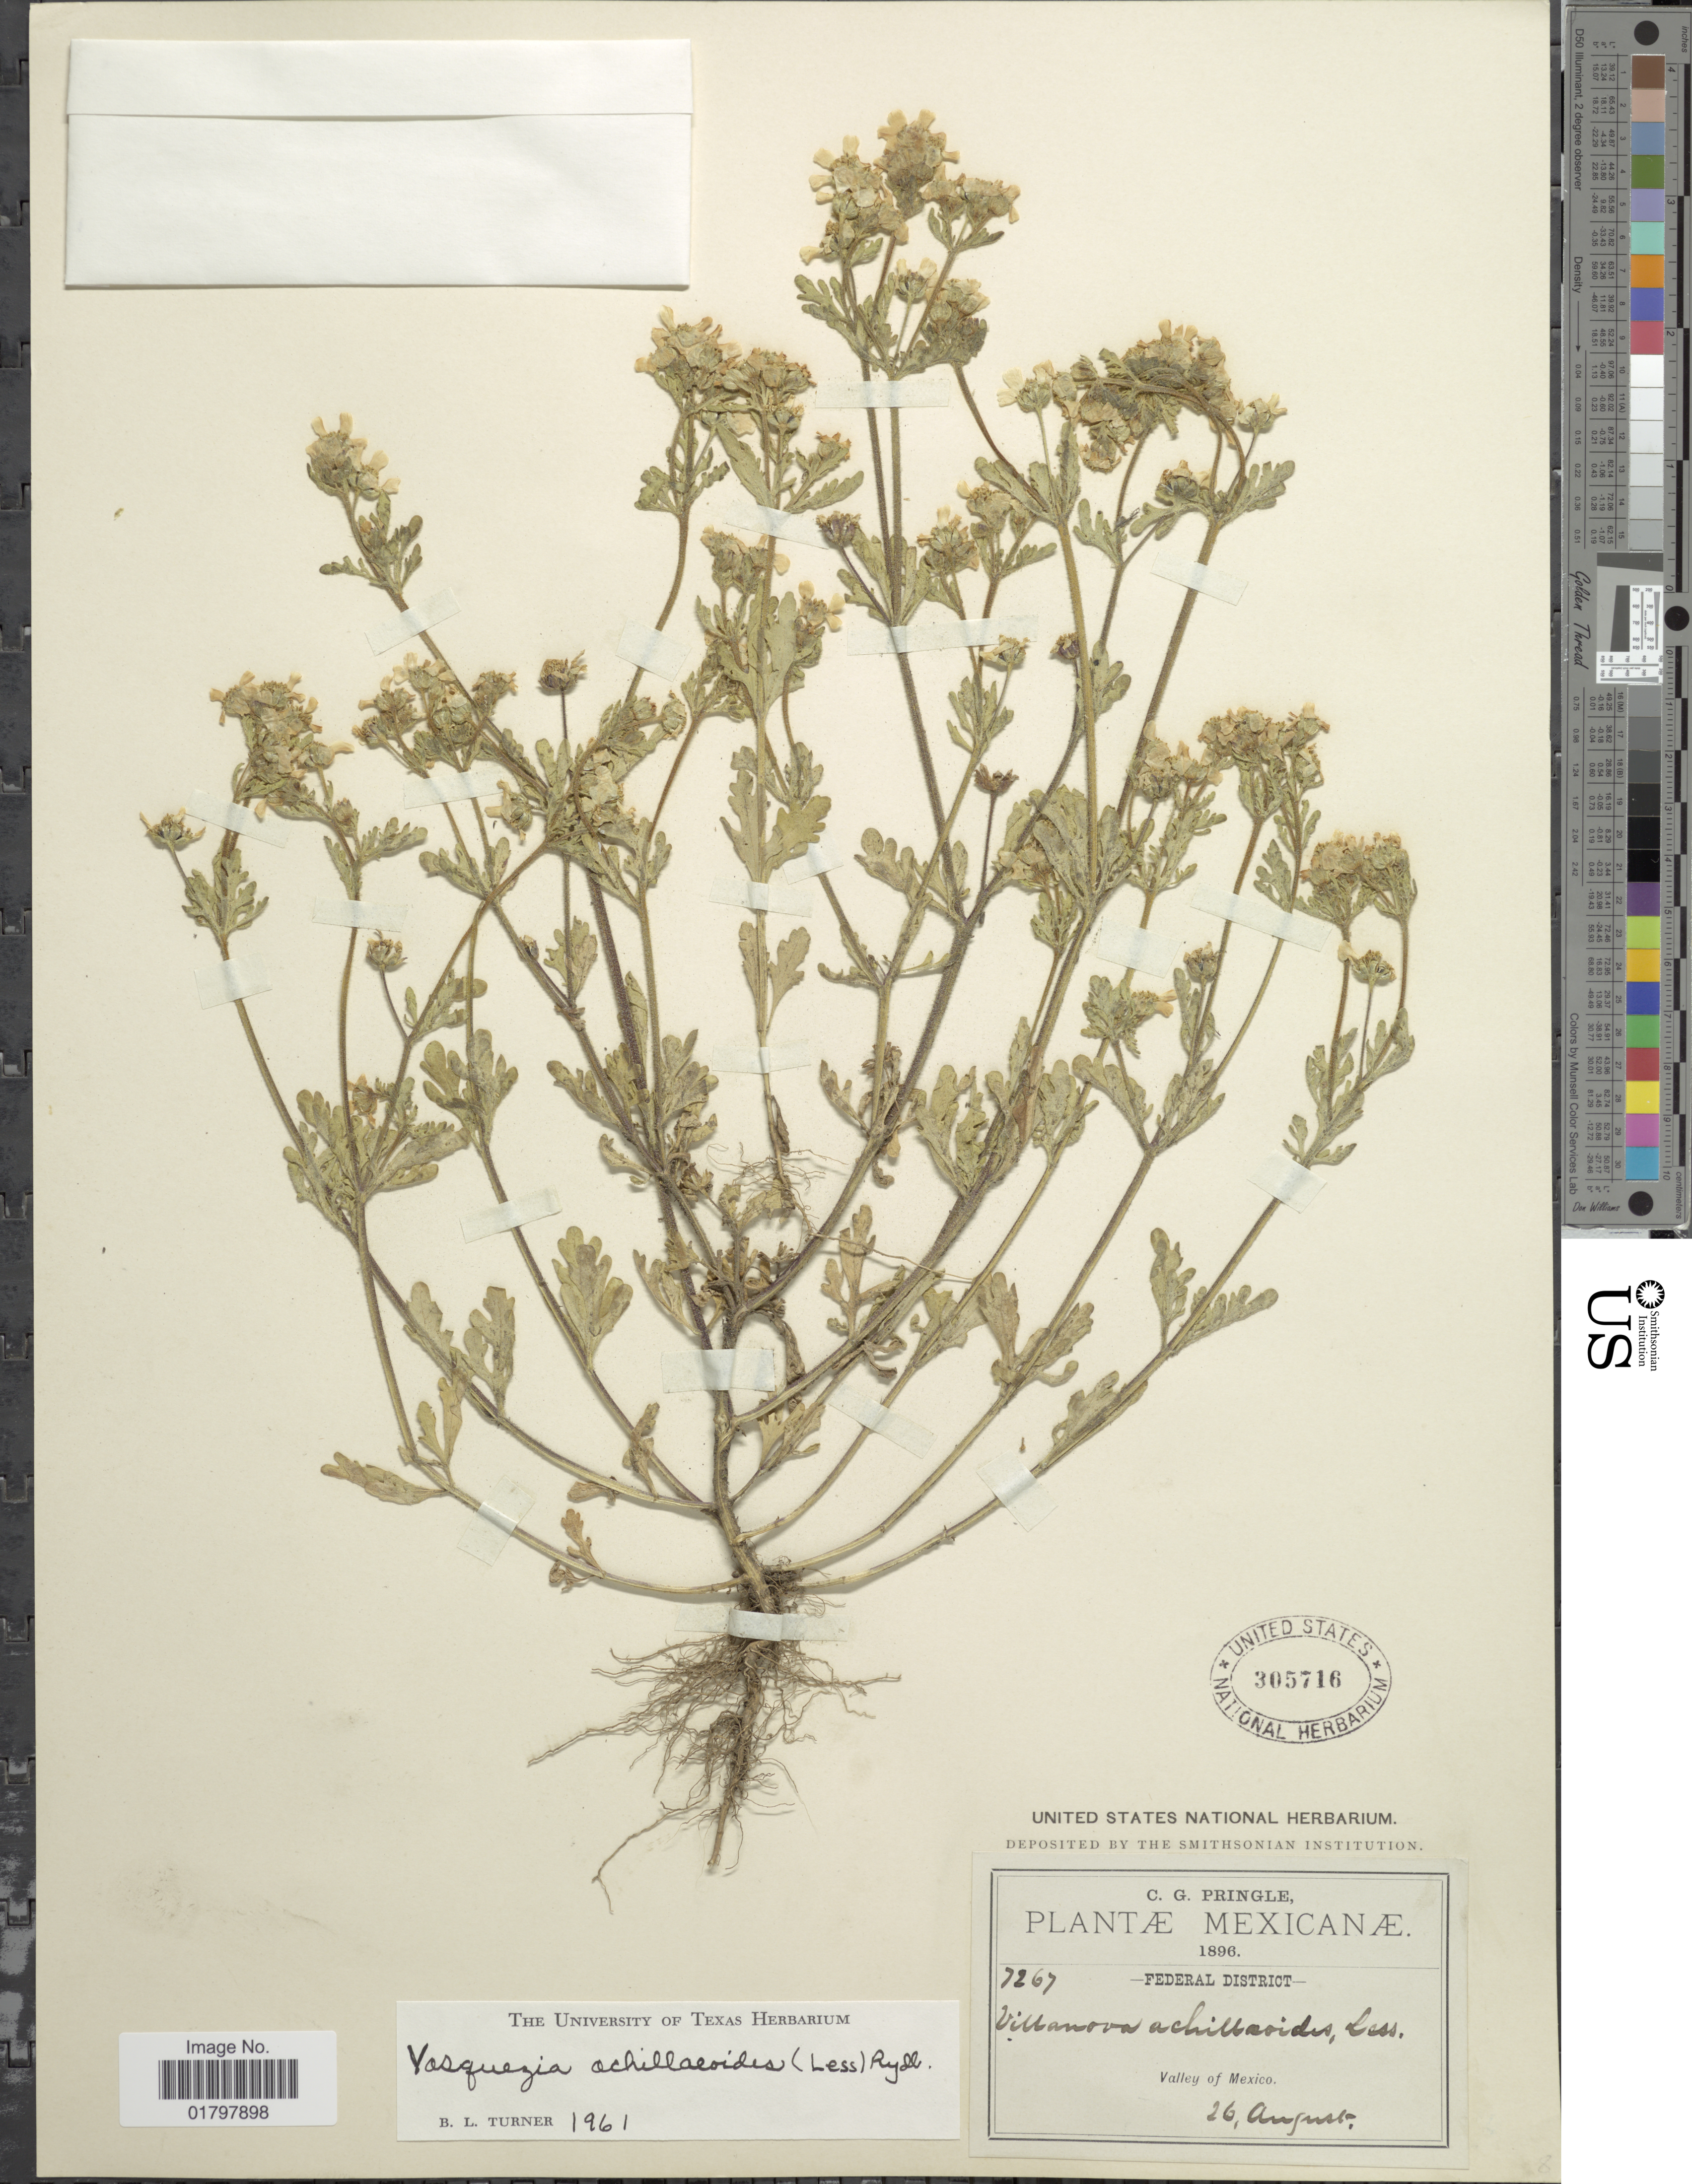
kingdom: Plantae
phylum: Tracheophyta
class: Magnoliopsida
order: Asterales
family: Asteraceae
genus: Vasquesia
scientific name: Vasquesia achillaeoides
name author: Less.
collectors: C. G. Pringle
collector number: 7267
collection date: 1896-08-26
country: Mexico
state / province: Distrito Federal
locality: Federal District. Valley of Mexico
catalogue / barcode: US 305716